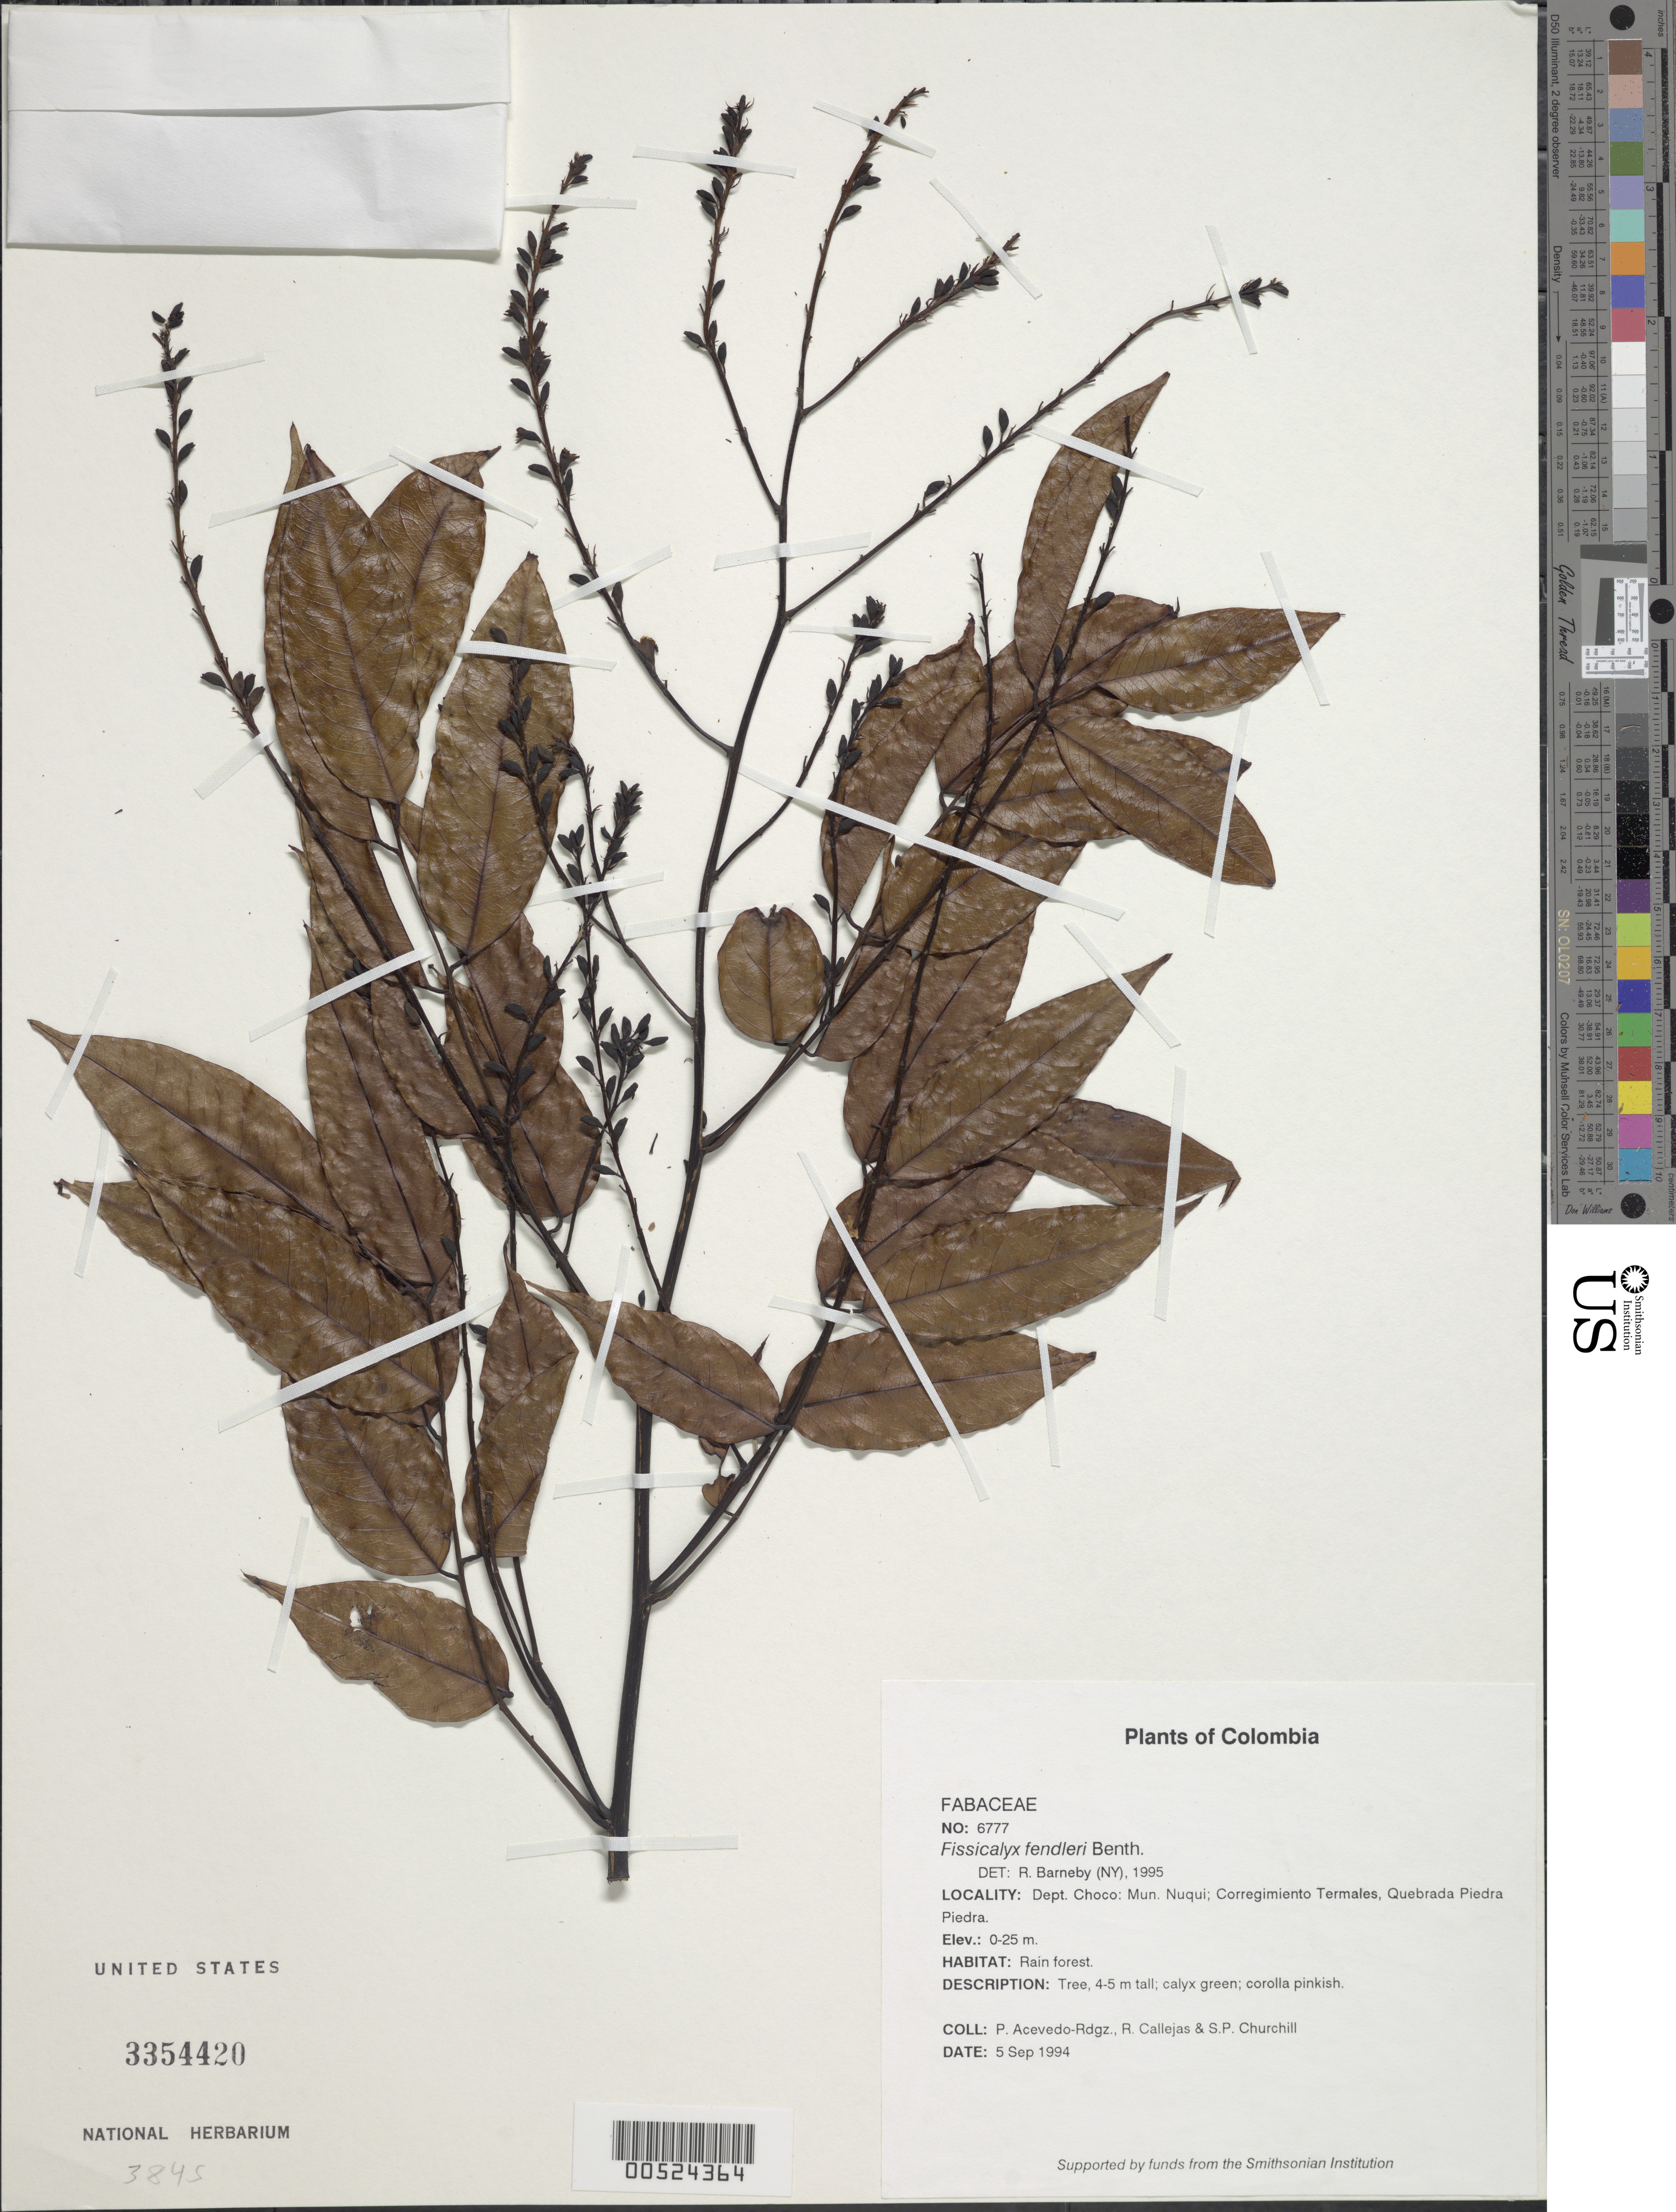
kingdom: Plantae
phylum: Tracheophyta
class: Magnoliopsida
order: Fabales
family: Fabaceae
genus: Fissicalyx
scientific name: Fissicalyx fendleri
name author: Benth.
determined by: Barneby, Rupert C., (NY)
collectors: P. Acevedo-Rodr., R. Callejas & S. Churchill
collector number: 6777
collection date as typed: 05 Sep 1994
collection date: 1994-09-05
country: Colombia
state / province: Chocó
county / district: Nuqui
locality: Depart. Choco; Mun. Nuqui; Corregimiento Termales. Quebrada Piedra Piedra.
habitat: Rain forest.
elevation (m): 0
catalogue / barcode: US 3354420